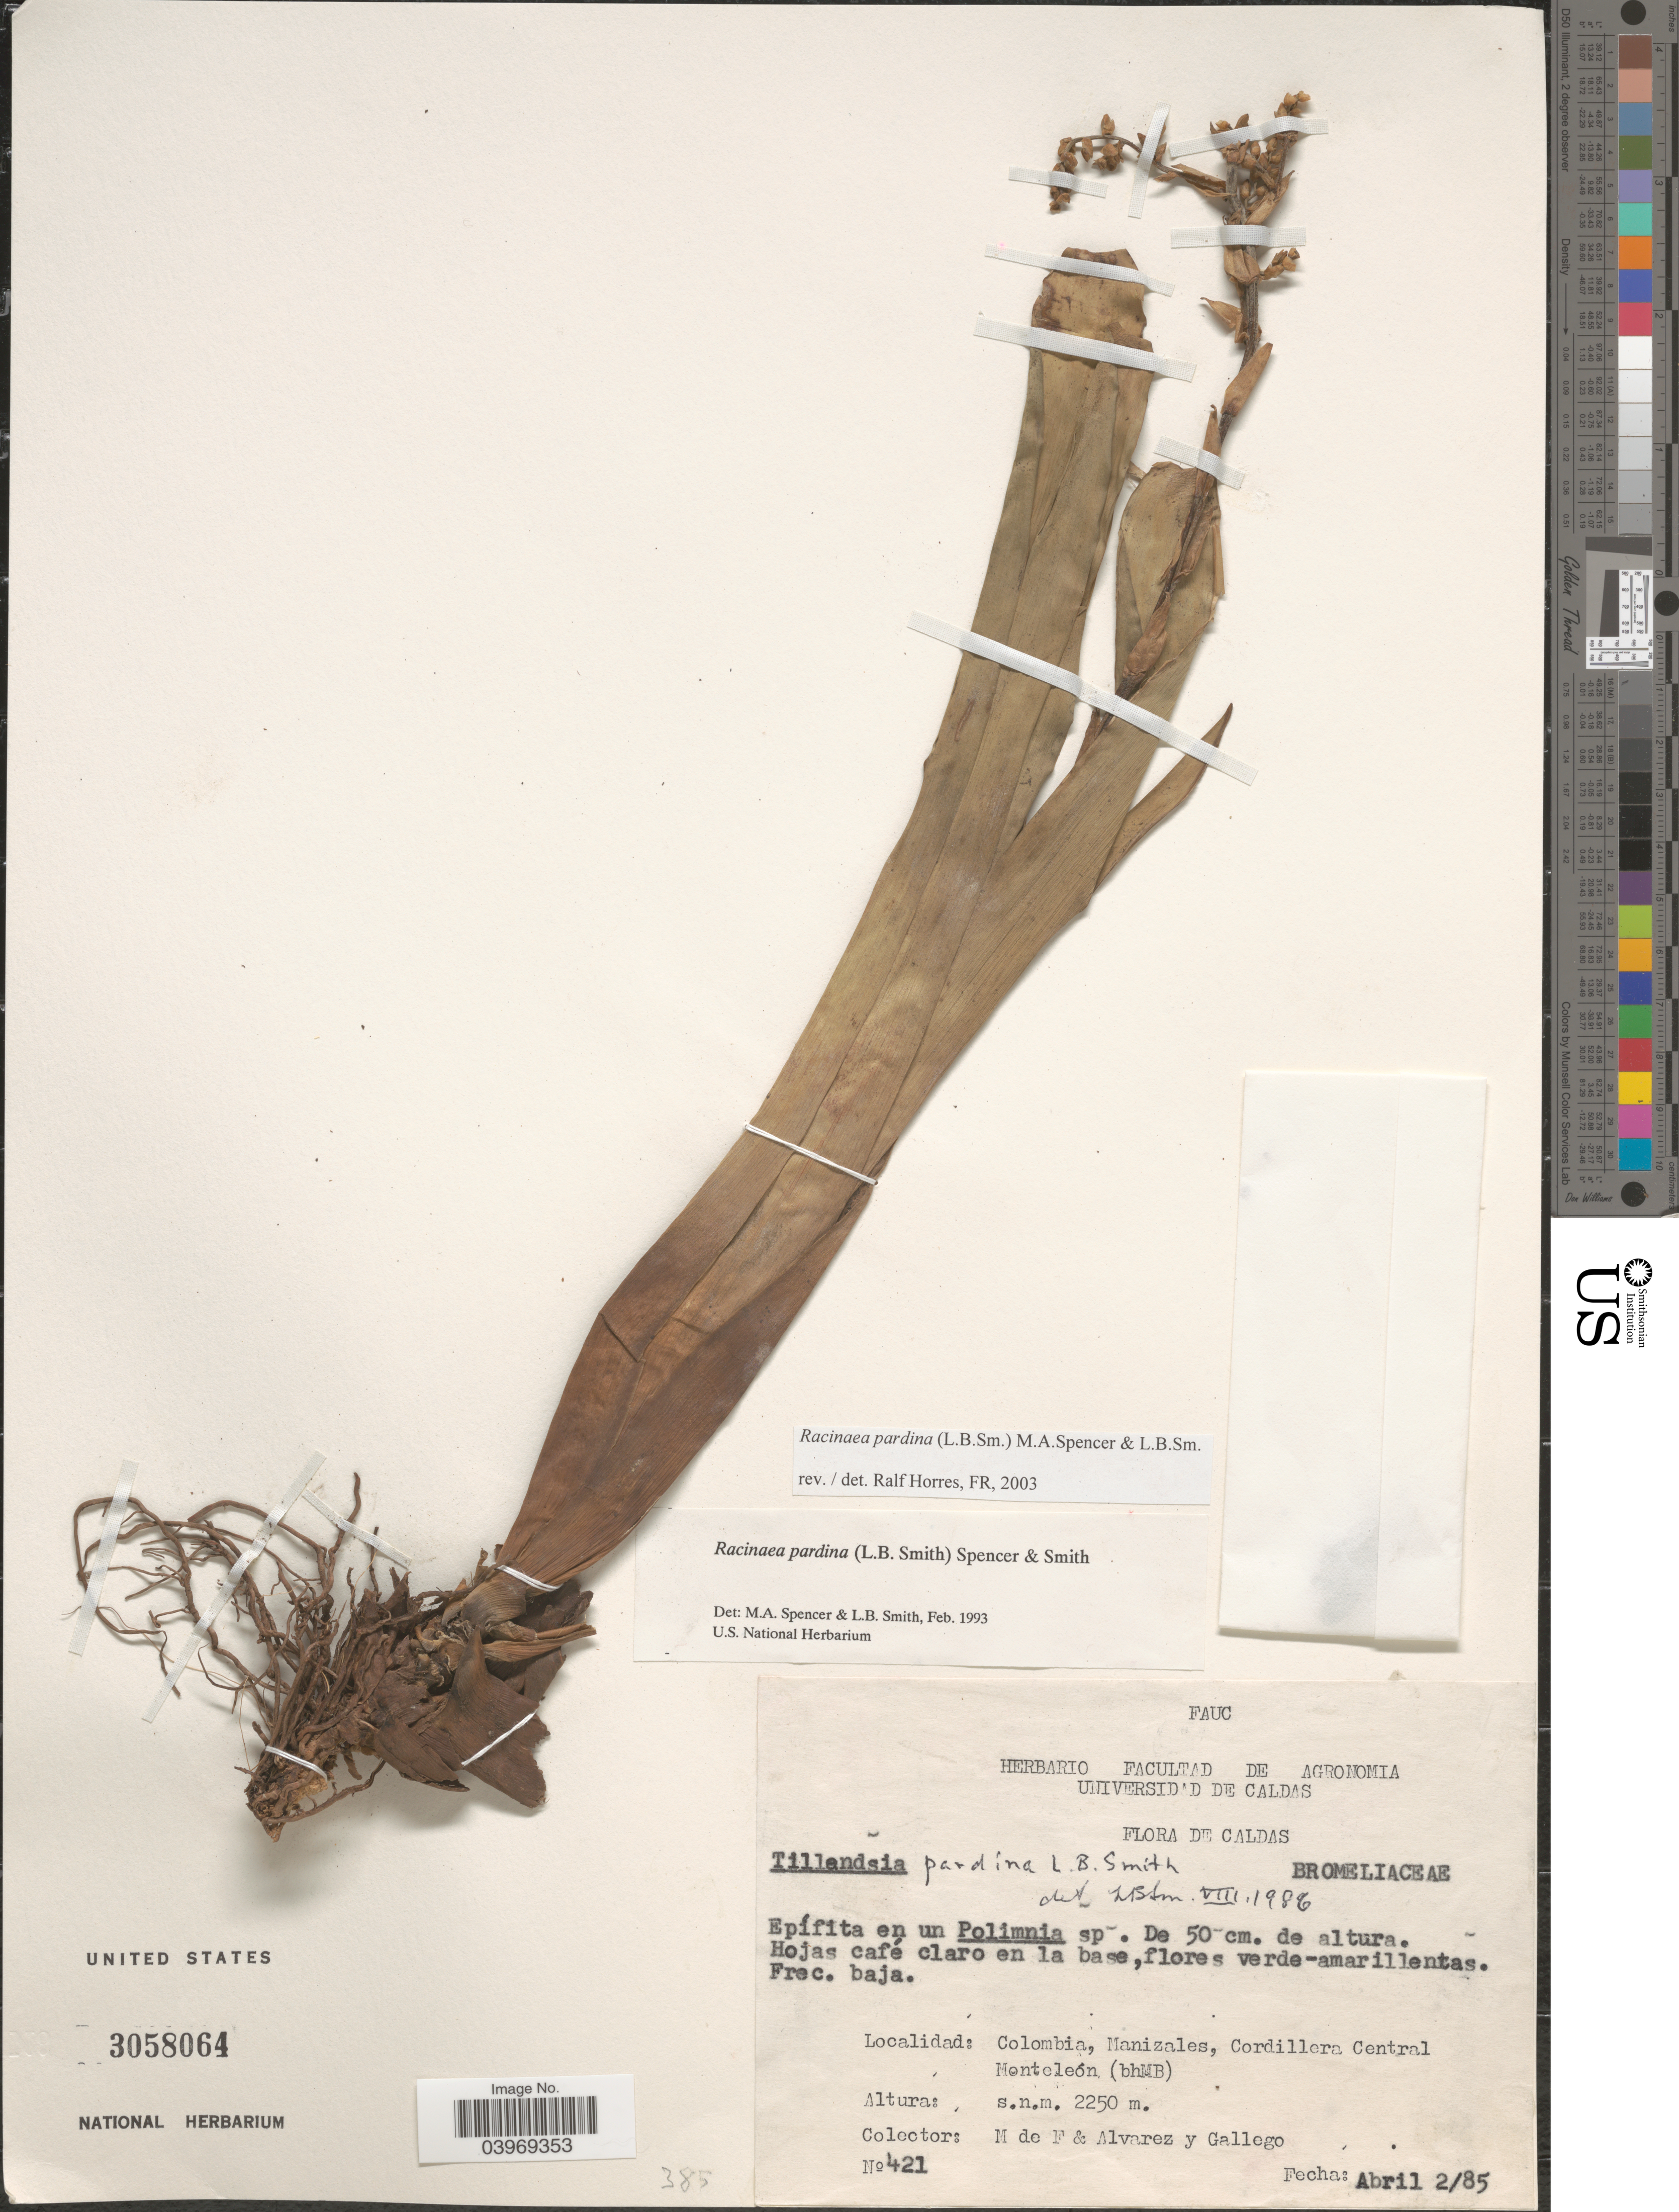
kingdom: Plantae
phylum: Tracheophyta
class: Liliopsida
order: Poales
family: Bromeliaceae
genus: Racinaea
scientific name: Racinaea pardina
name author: (L.B. Sm.) M.A. Spencer & L.B. Sm.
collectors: M. De F., -- Alvarez & -. Gallego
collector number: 421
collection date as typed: Transcribed d/m/y: 2/4/85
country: Colombia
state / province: Caldas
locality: Manizales, Cordillera Central Monteleón.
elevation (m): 2250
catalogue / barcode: US 3058064